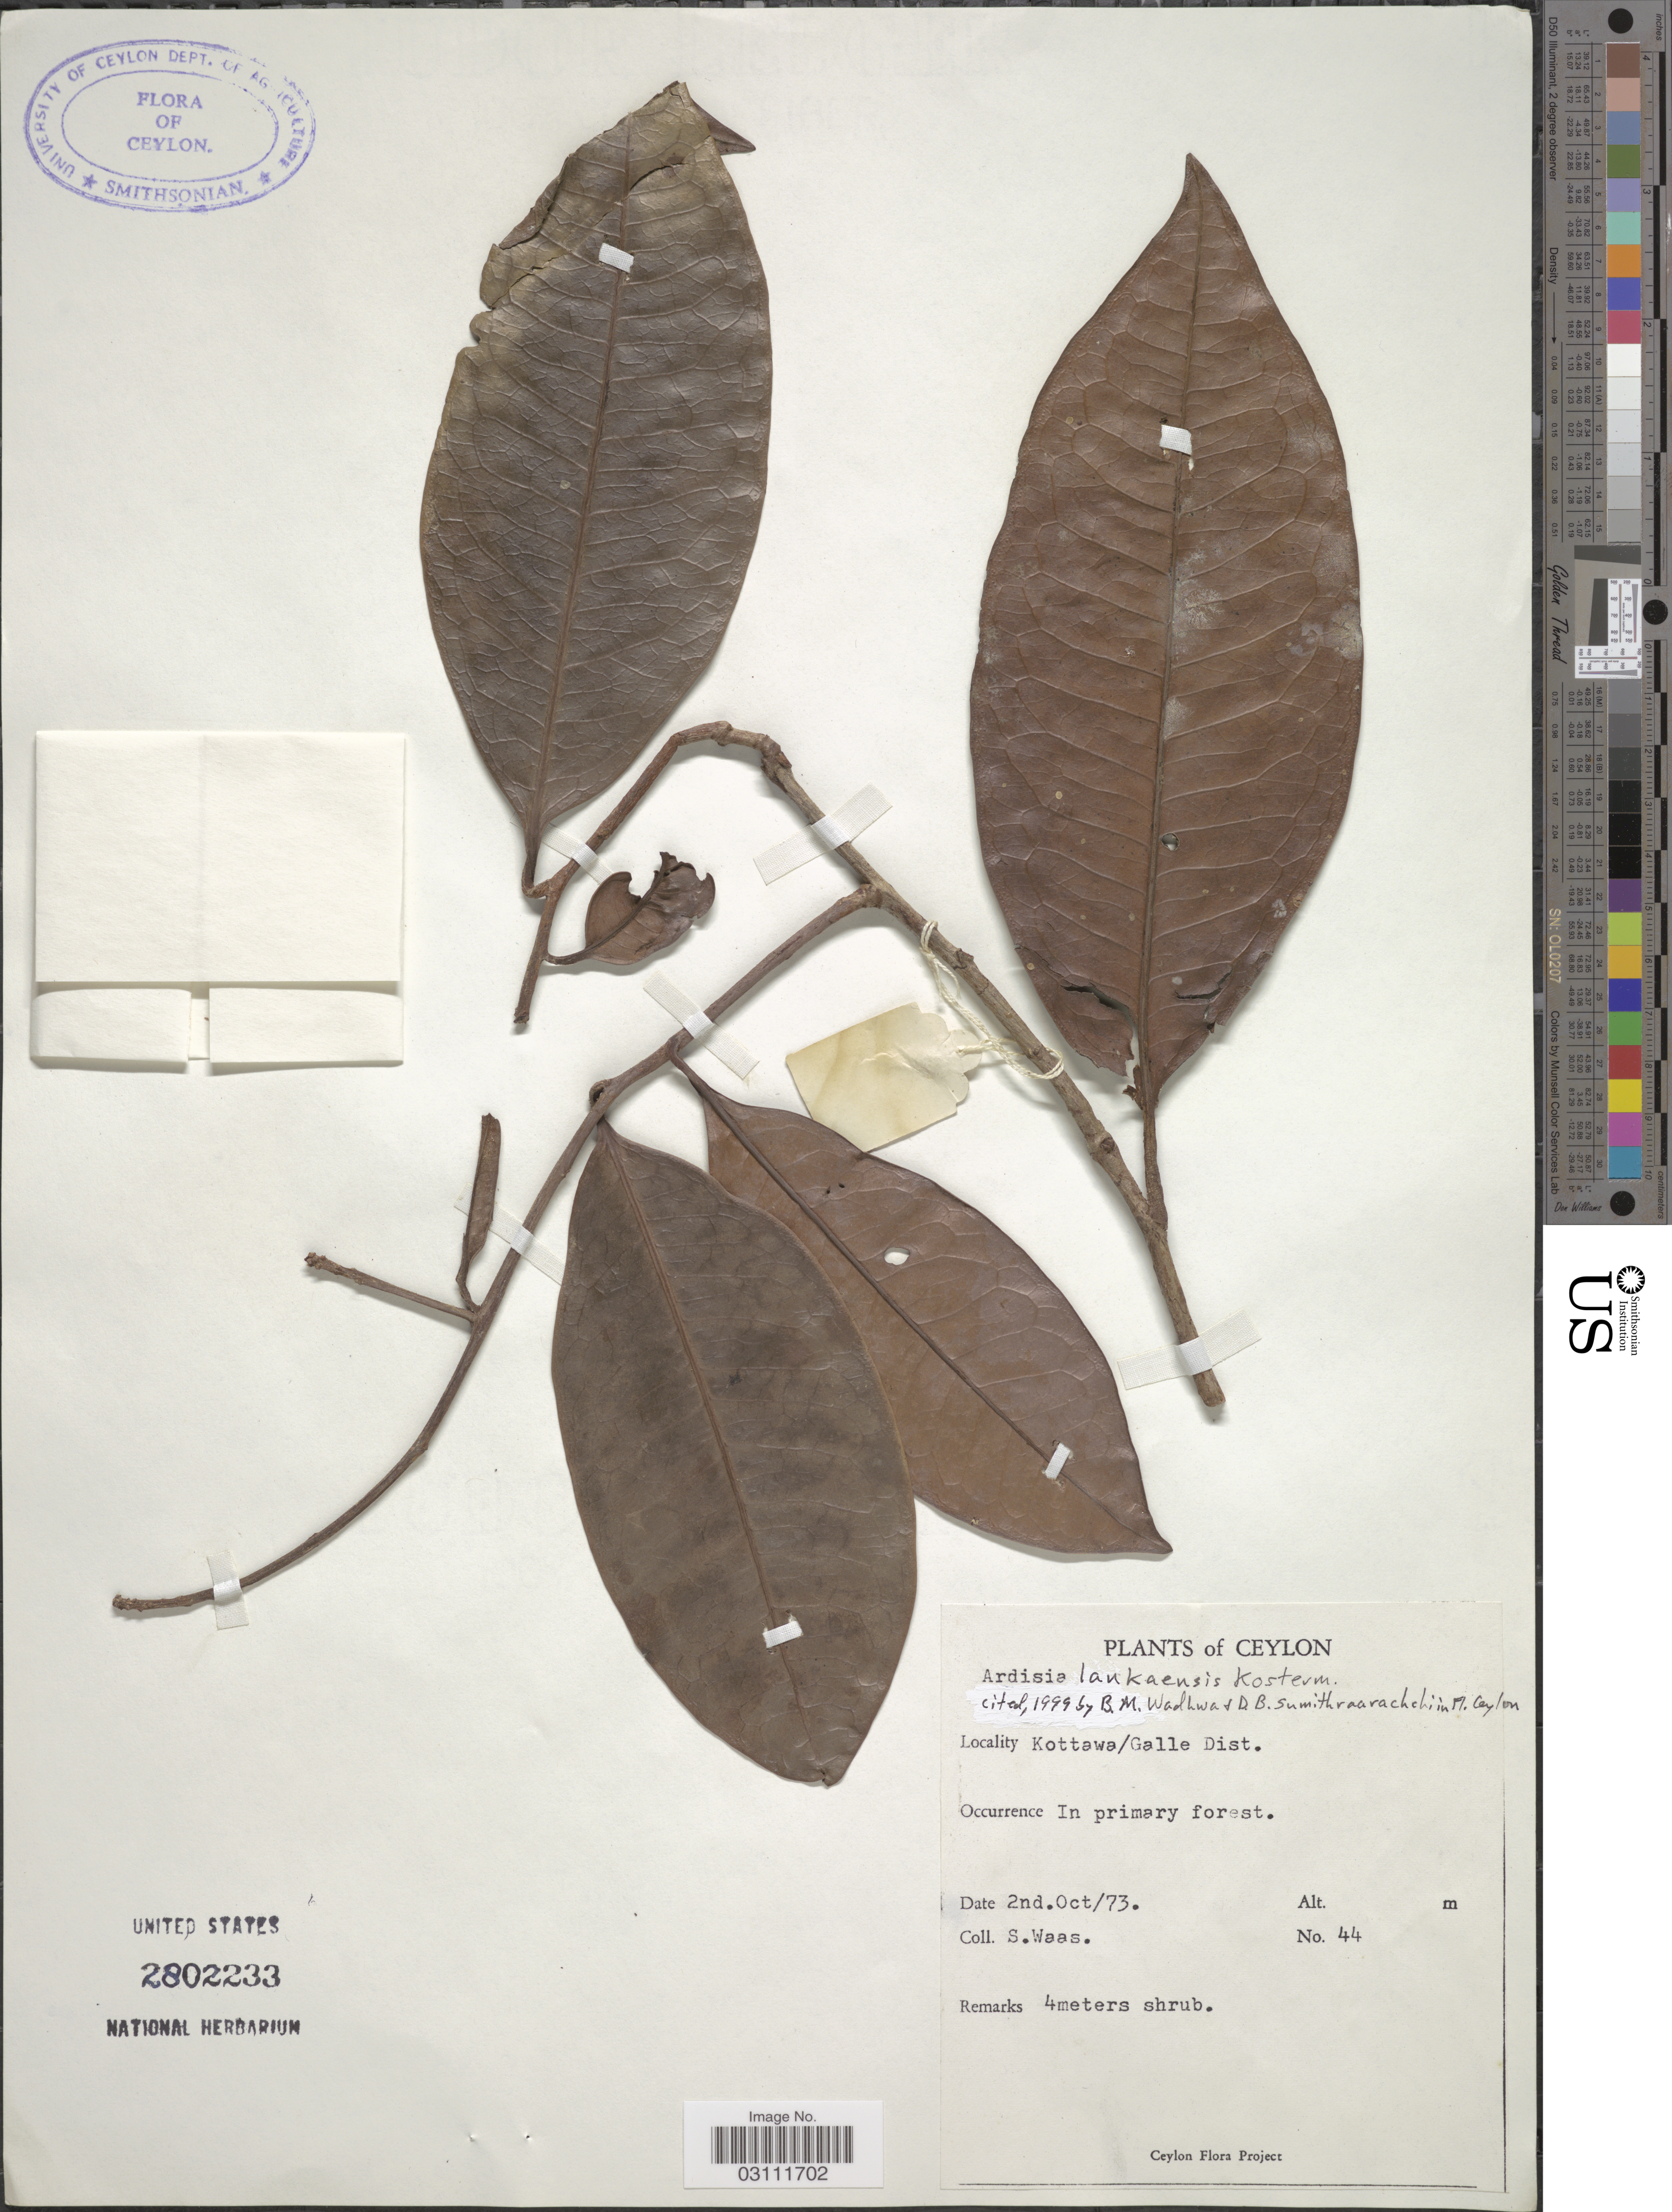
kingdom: Plantae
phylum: Tracheophyta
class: Magnoliopsida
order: Ericales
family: Primulaceae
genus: Ardisia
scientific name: Ardisia lankaensis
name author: Kosterm.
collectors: S. Waas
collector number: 44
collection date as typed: Transcribed d/m/y: 2/10/73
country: Sri Lanka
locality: Ceylon, Kottawa/Galle Dist.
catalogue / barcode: US 2802233